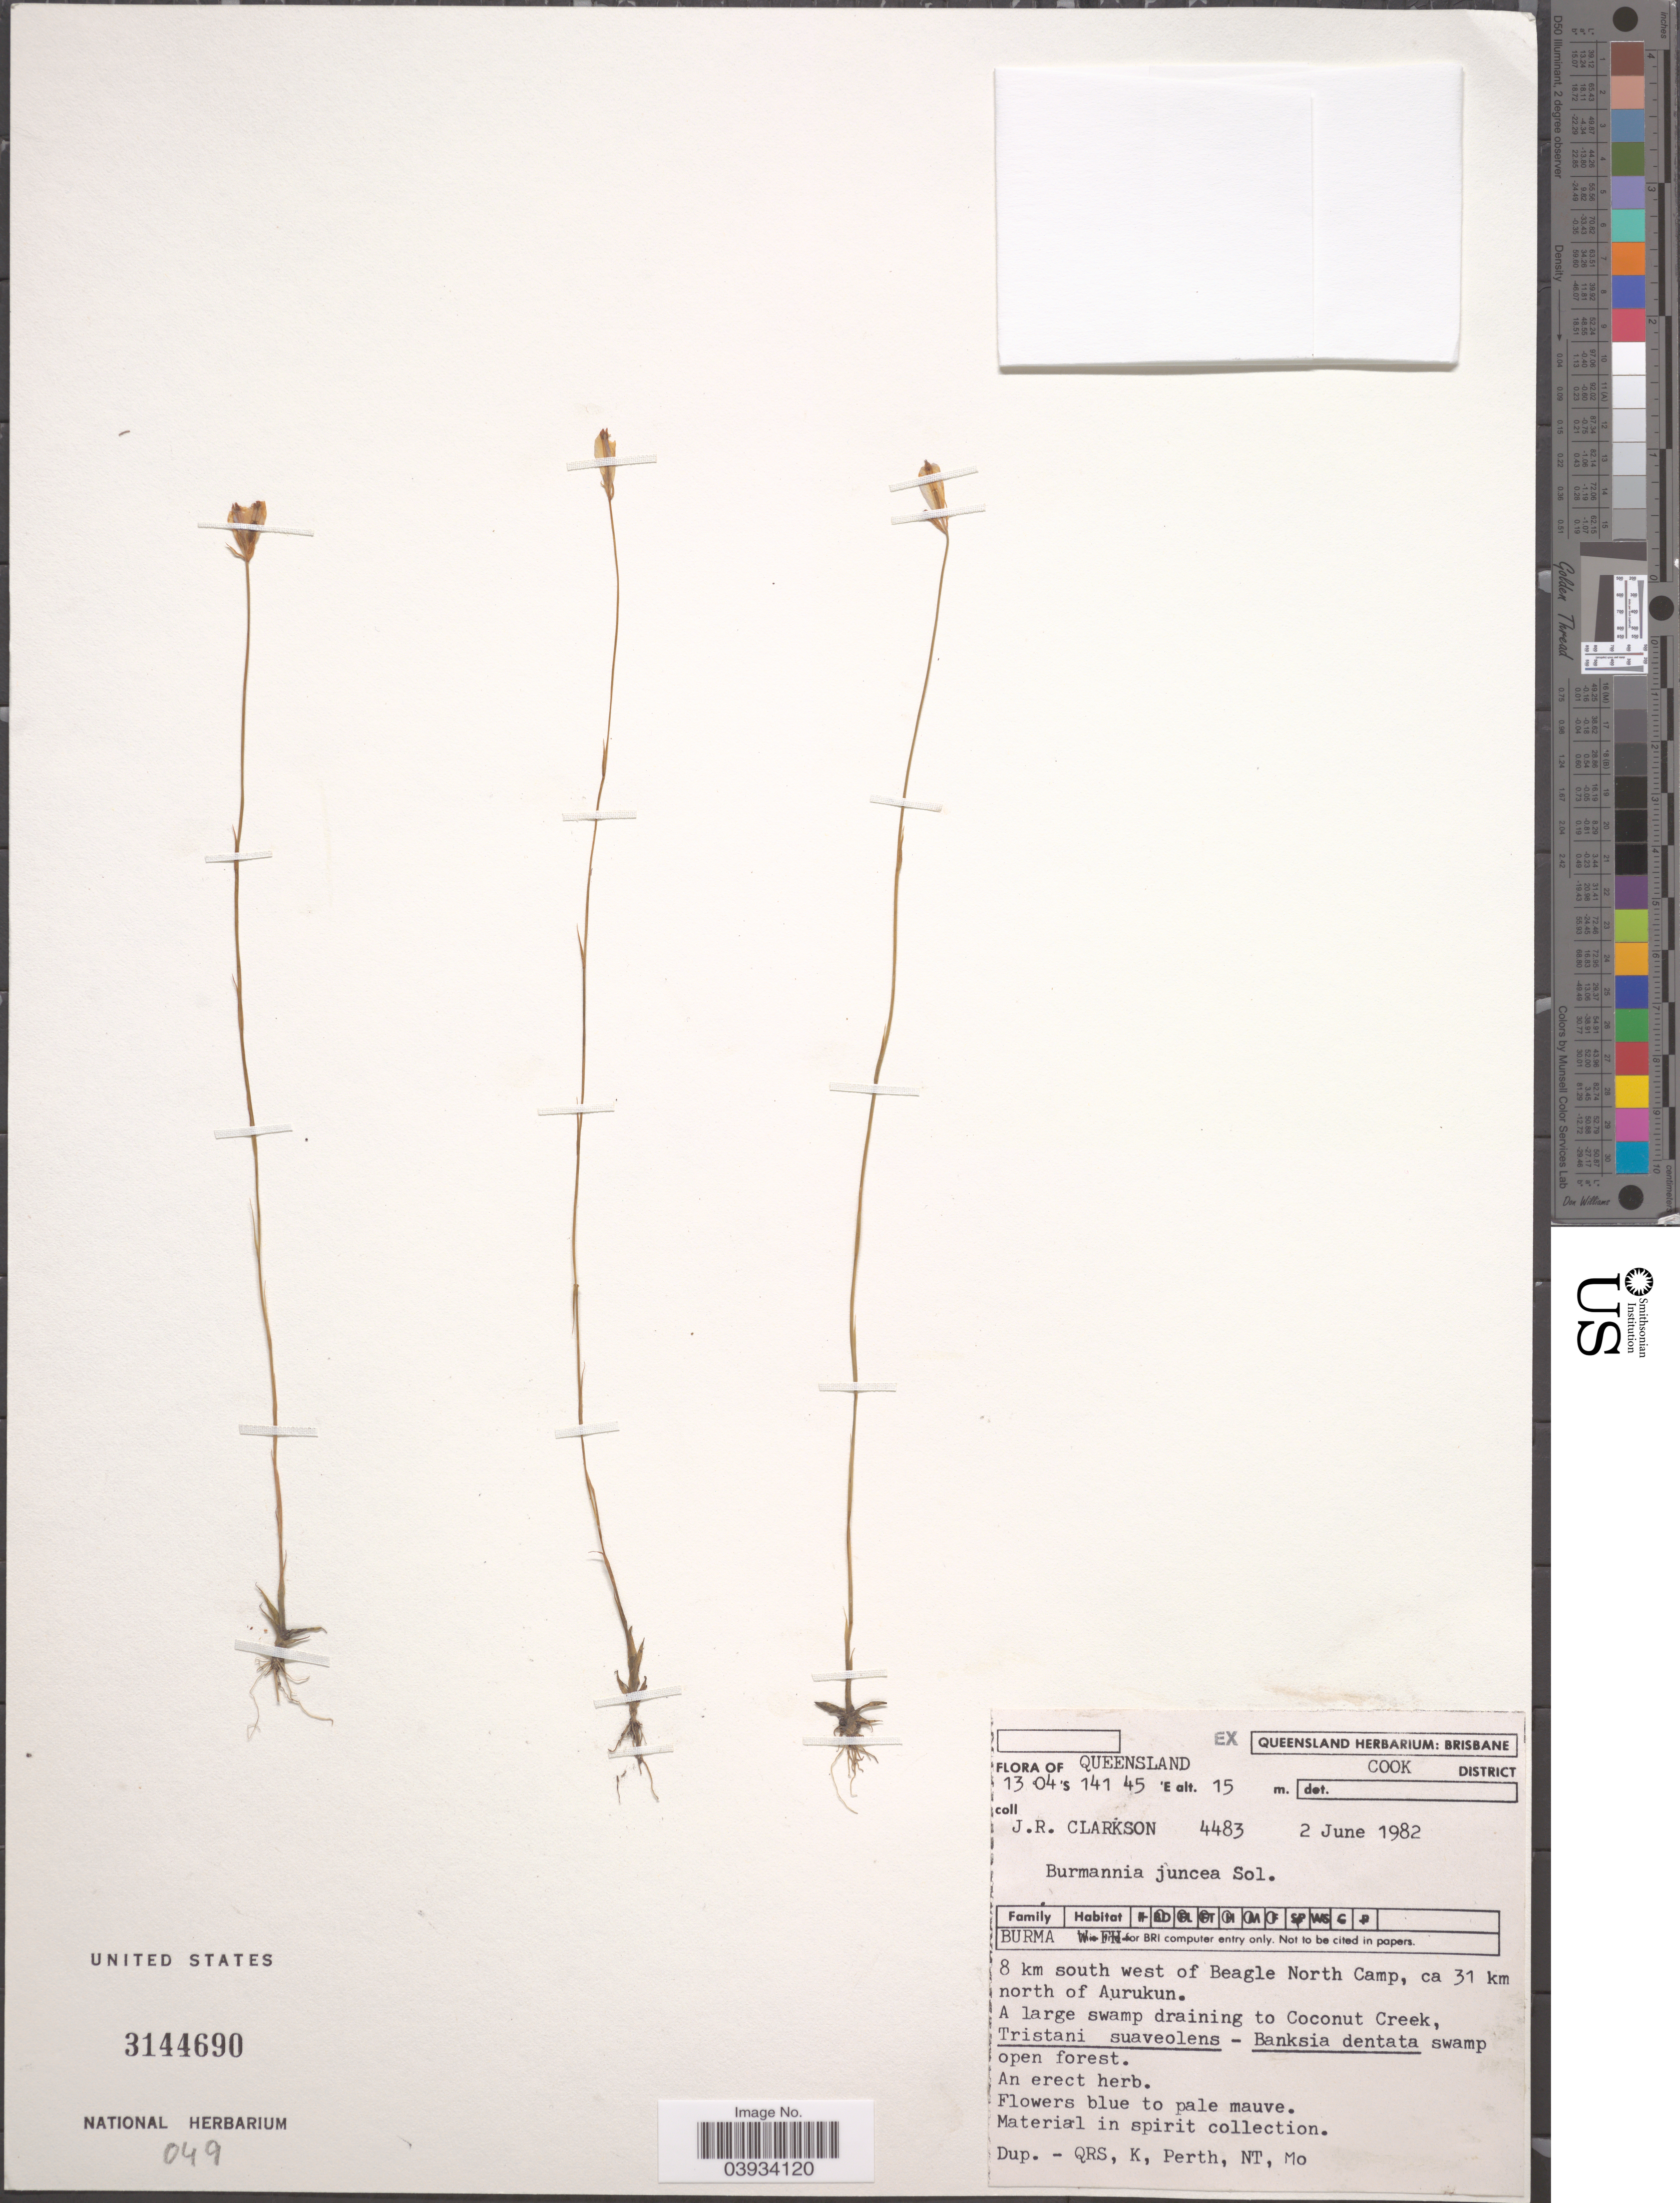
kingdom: Plantae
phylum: Tracheophyta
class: Liliopsida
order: Dioscoreales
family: Burmanniaceae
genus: Burmannia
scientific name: Burmannia juncea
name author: Sol. ex R. Br.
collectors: J. Clarkson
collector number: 4483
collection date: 1982-06-02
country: Australia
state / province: Queensland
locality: Cook District. 8 km south west of Beagle North Camp, ca 31 km north of Aurukun. A large swamp draining to Coconut Creek.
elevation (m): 15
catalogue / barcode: US 3144690